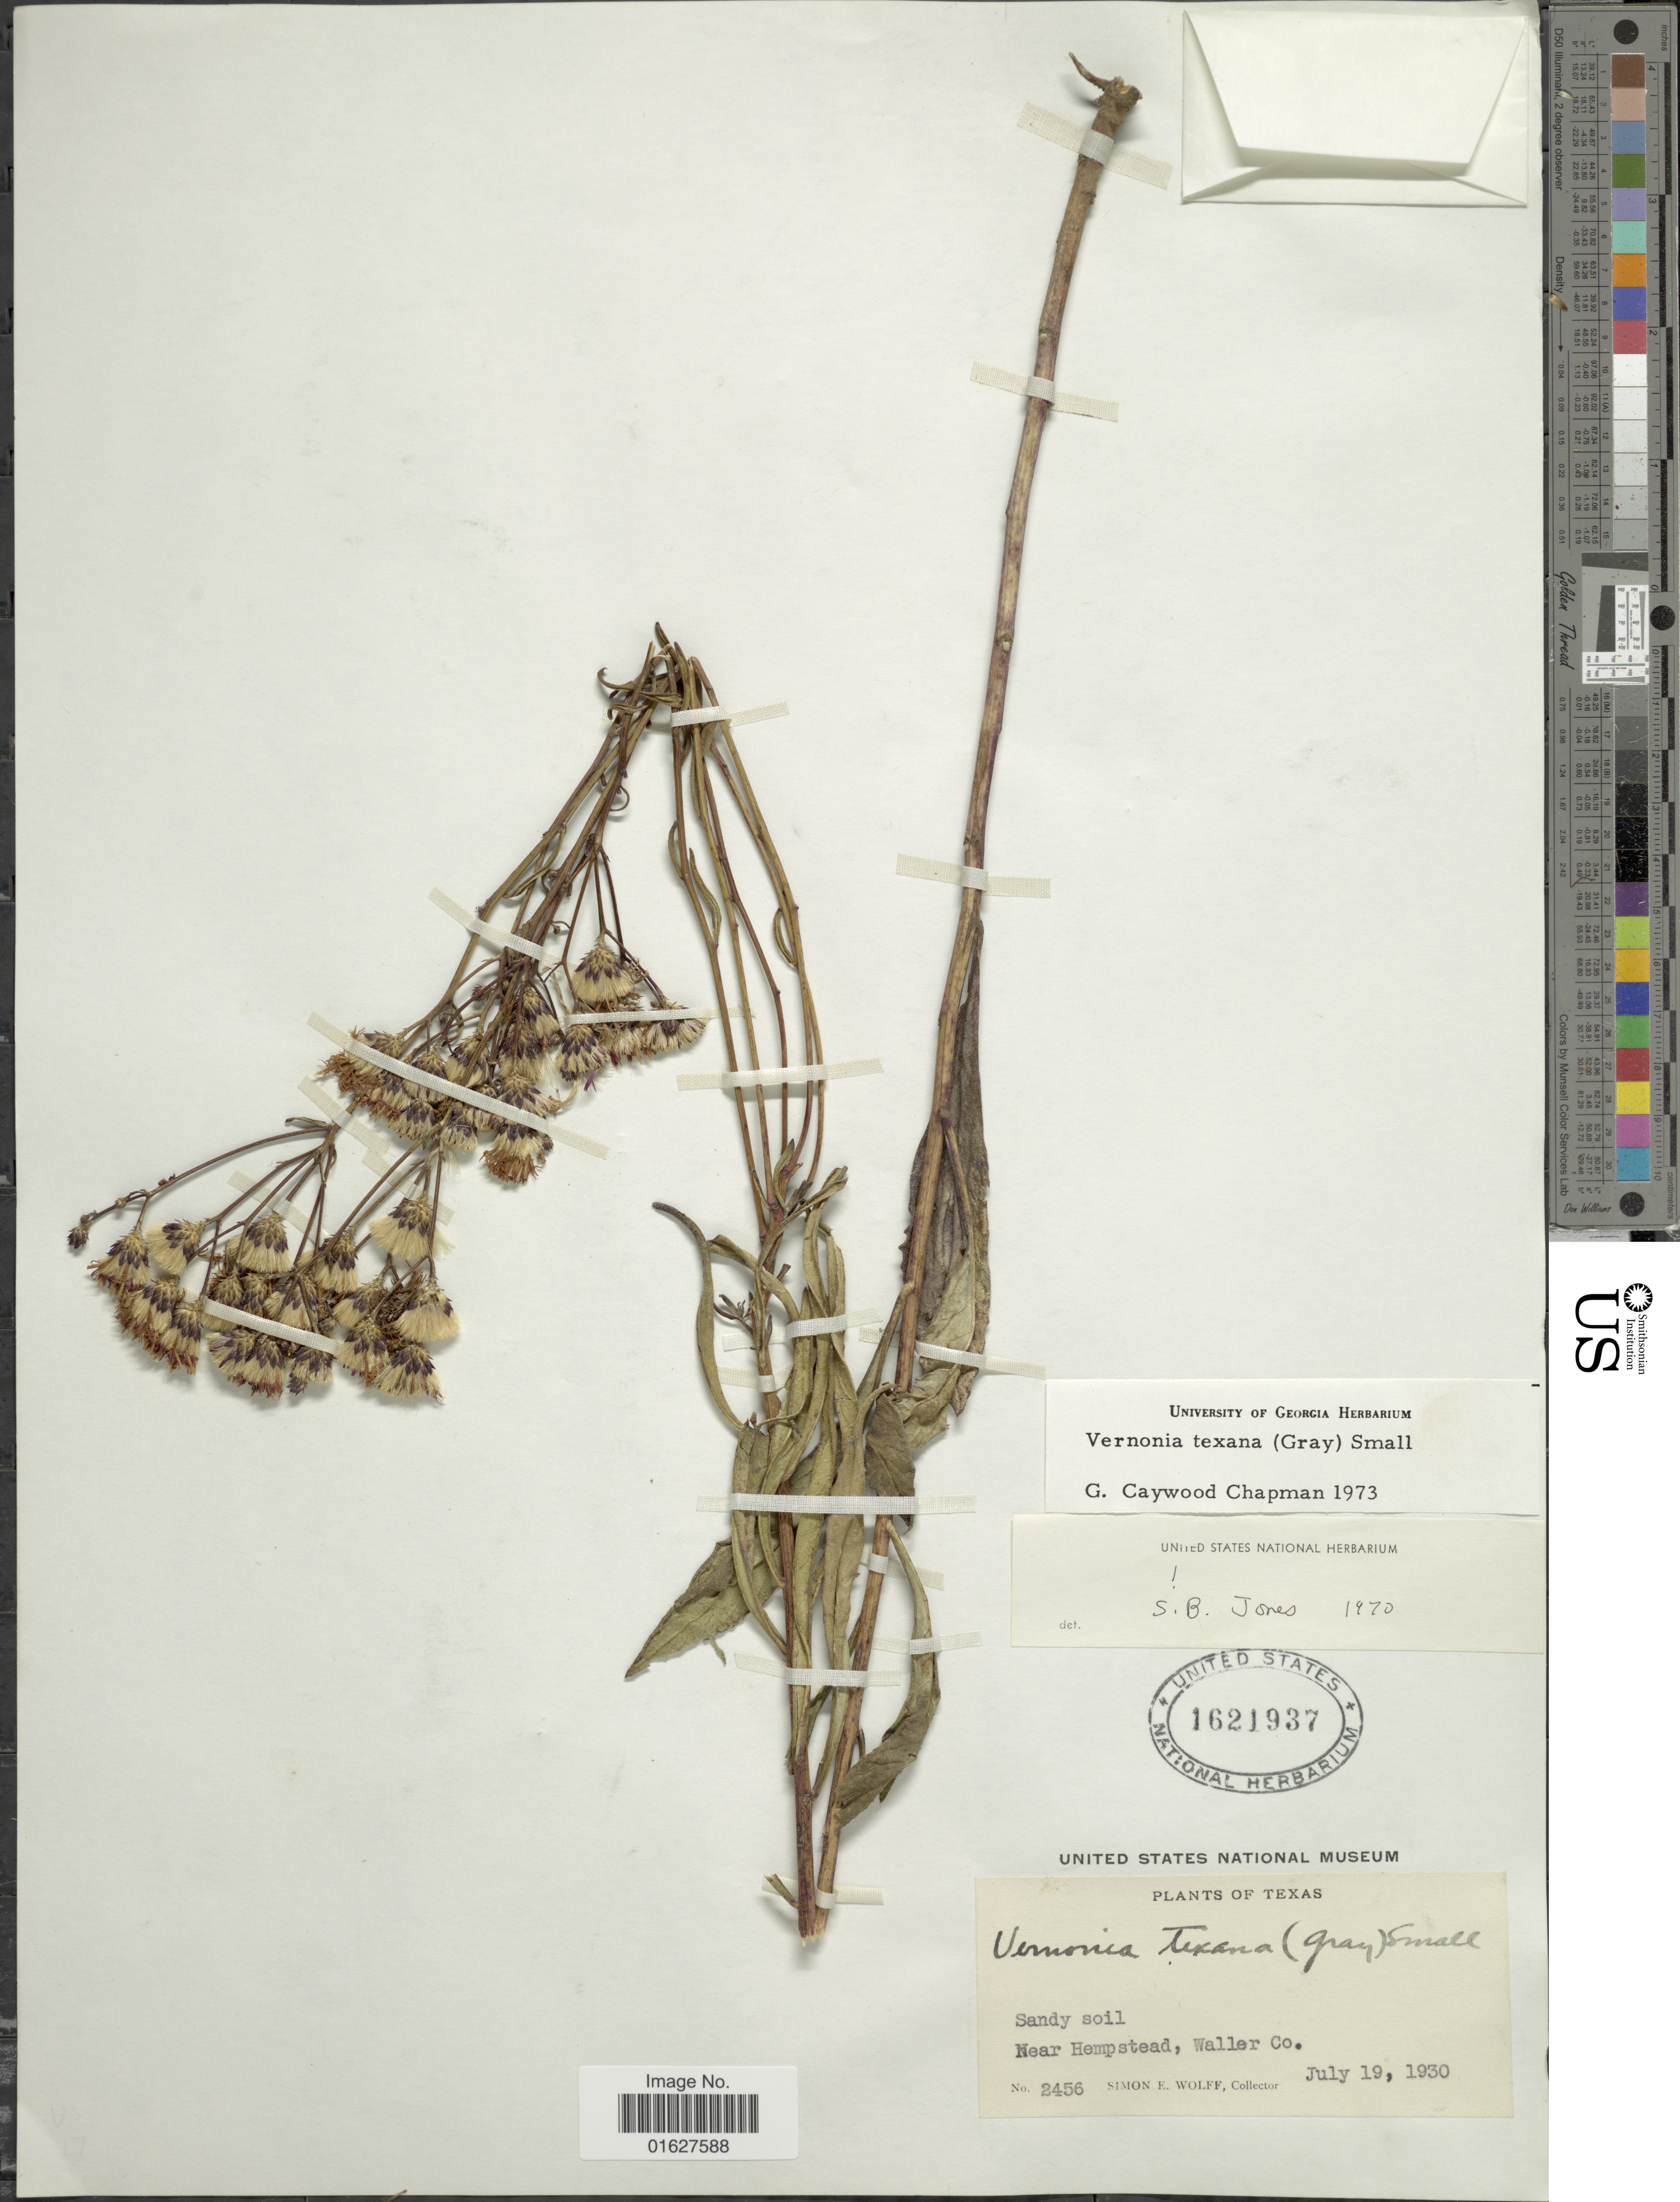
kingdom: Plantae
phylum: Tracheophyta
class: Magnoliopsida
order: Asterales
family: Asteraceae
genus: Vernonia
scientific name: Vernonia texana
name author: (A. Gray) Small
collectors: S. E. Wolff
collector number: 2456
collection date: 1930-07-19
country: United States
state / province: Texas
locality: Texas. Sandy soil, near Hempstead, Waller Co.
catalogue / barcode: US 1621937